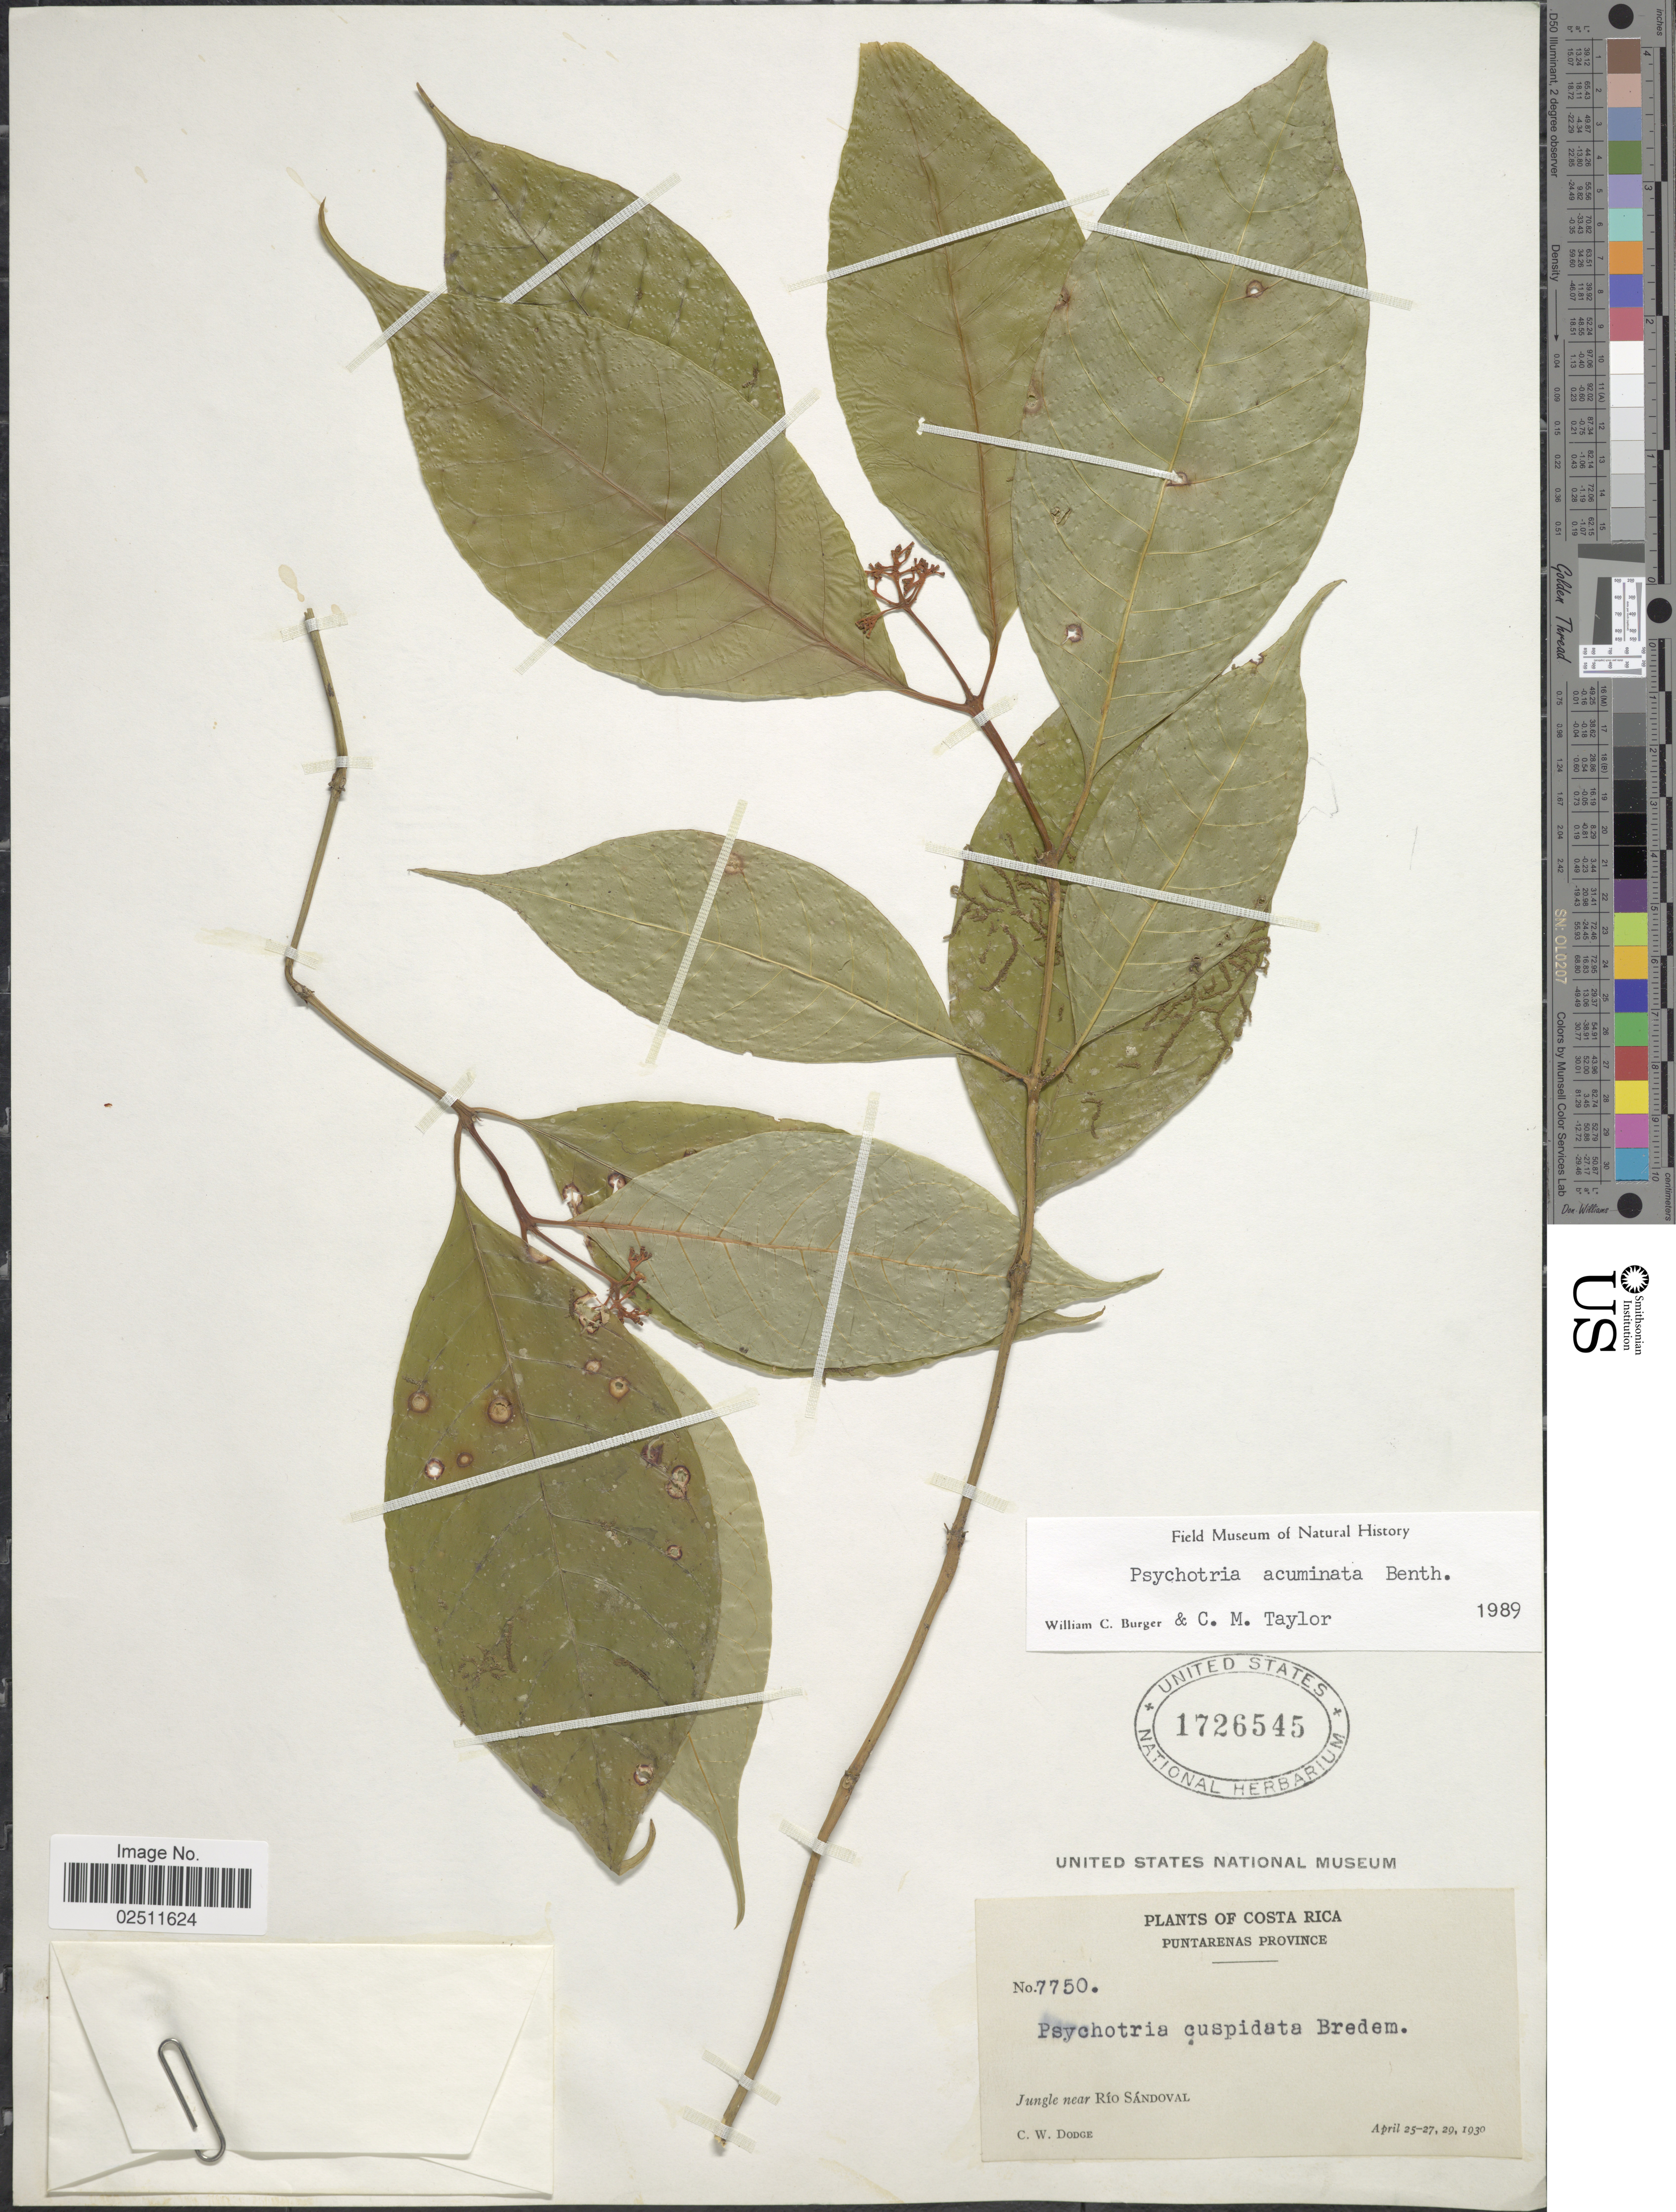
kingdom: Plantae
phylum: Tracheophyta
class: Magnoliopsida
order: Gentianales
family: Rubiaceae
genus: Psychotria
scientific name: Psychotria acuminata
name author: Benth.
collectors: C. Dodge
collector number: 7750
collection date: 1930-04-25/1930-04-29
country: Costa Rica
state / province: Puntarenas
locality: Jungle near Rio Sandoval.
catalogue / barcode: US 1726545